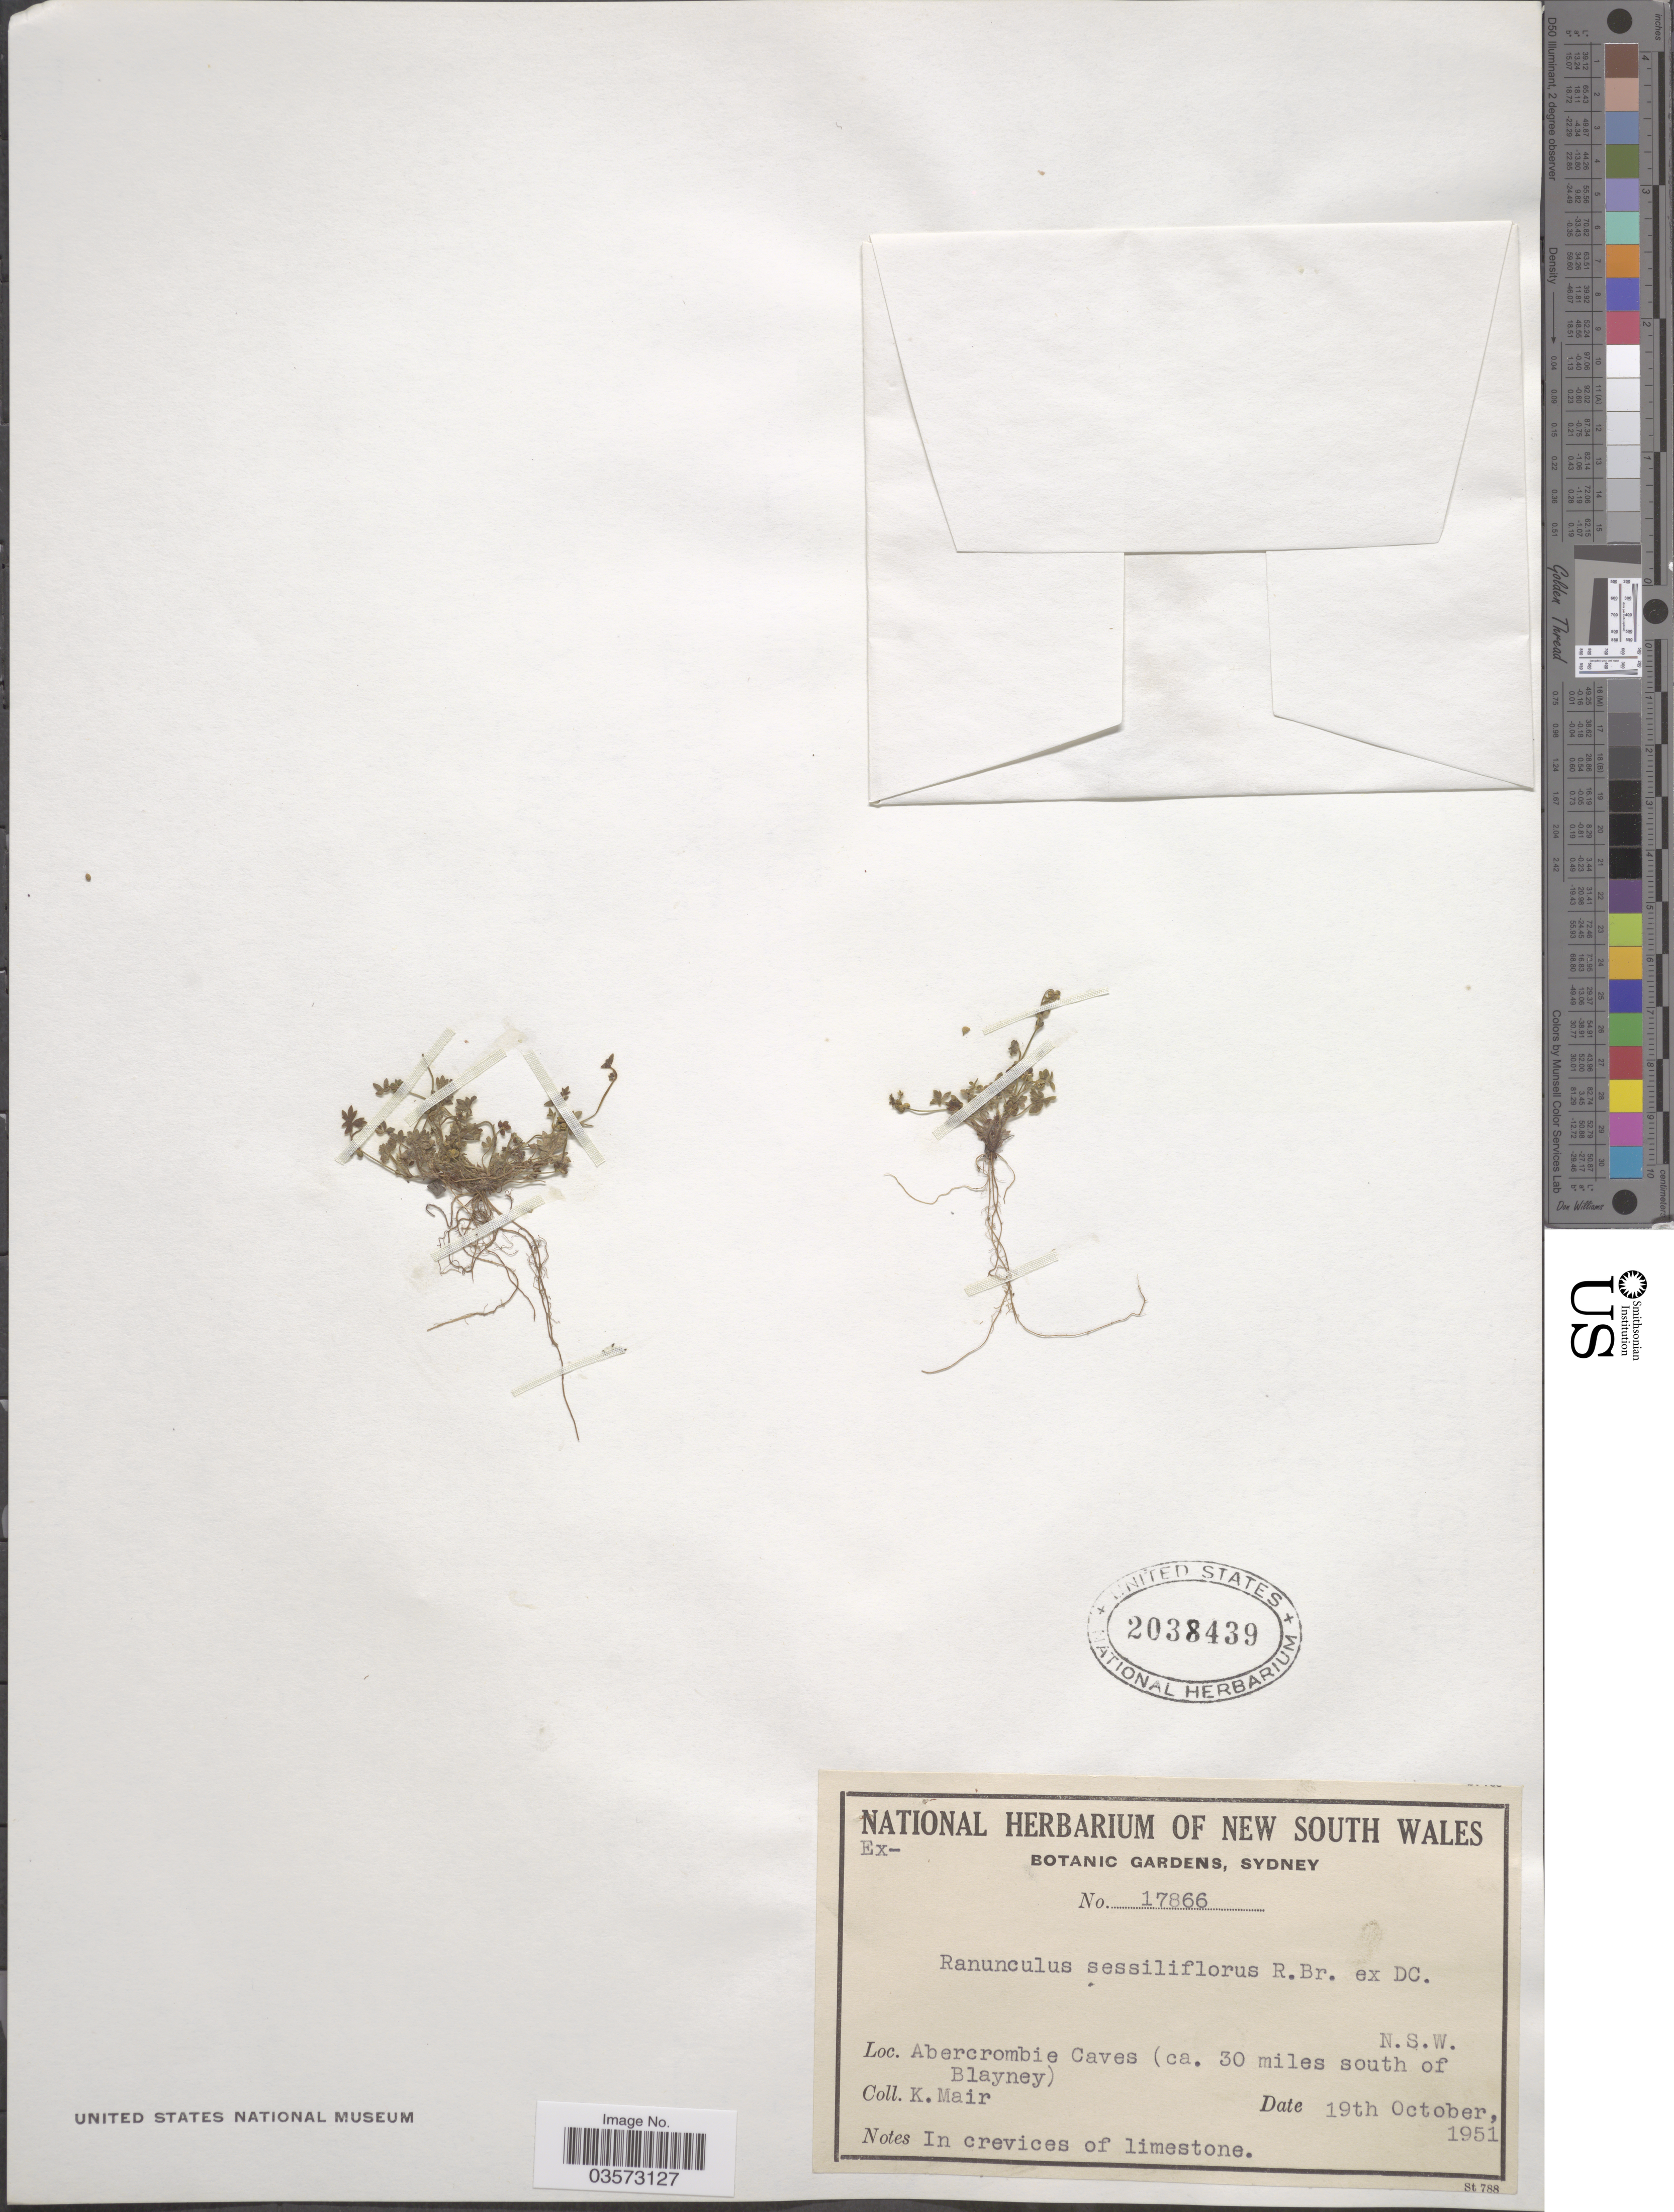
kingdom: Plantae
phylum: Tracheophyta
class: Magnoliopsida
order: Ranunculales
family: Ranunculaceae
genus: Ranunculus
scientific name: Ranunculus sessiliflorus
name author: R. Br. ex DC.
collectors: K. Mair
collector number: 17866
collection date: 1951-10-19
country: Australia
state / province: New South Wales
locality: Abercrombie Caves (ca. 30 miles south of Blayney).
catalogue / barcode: US 2038439